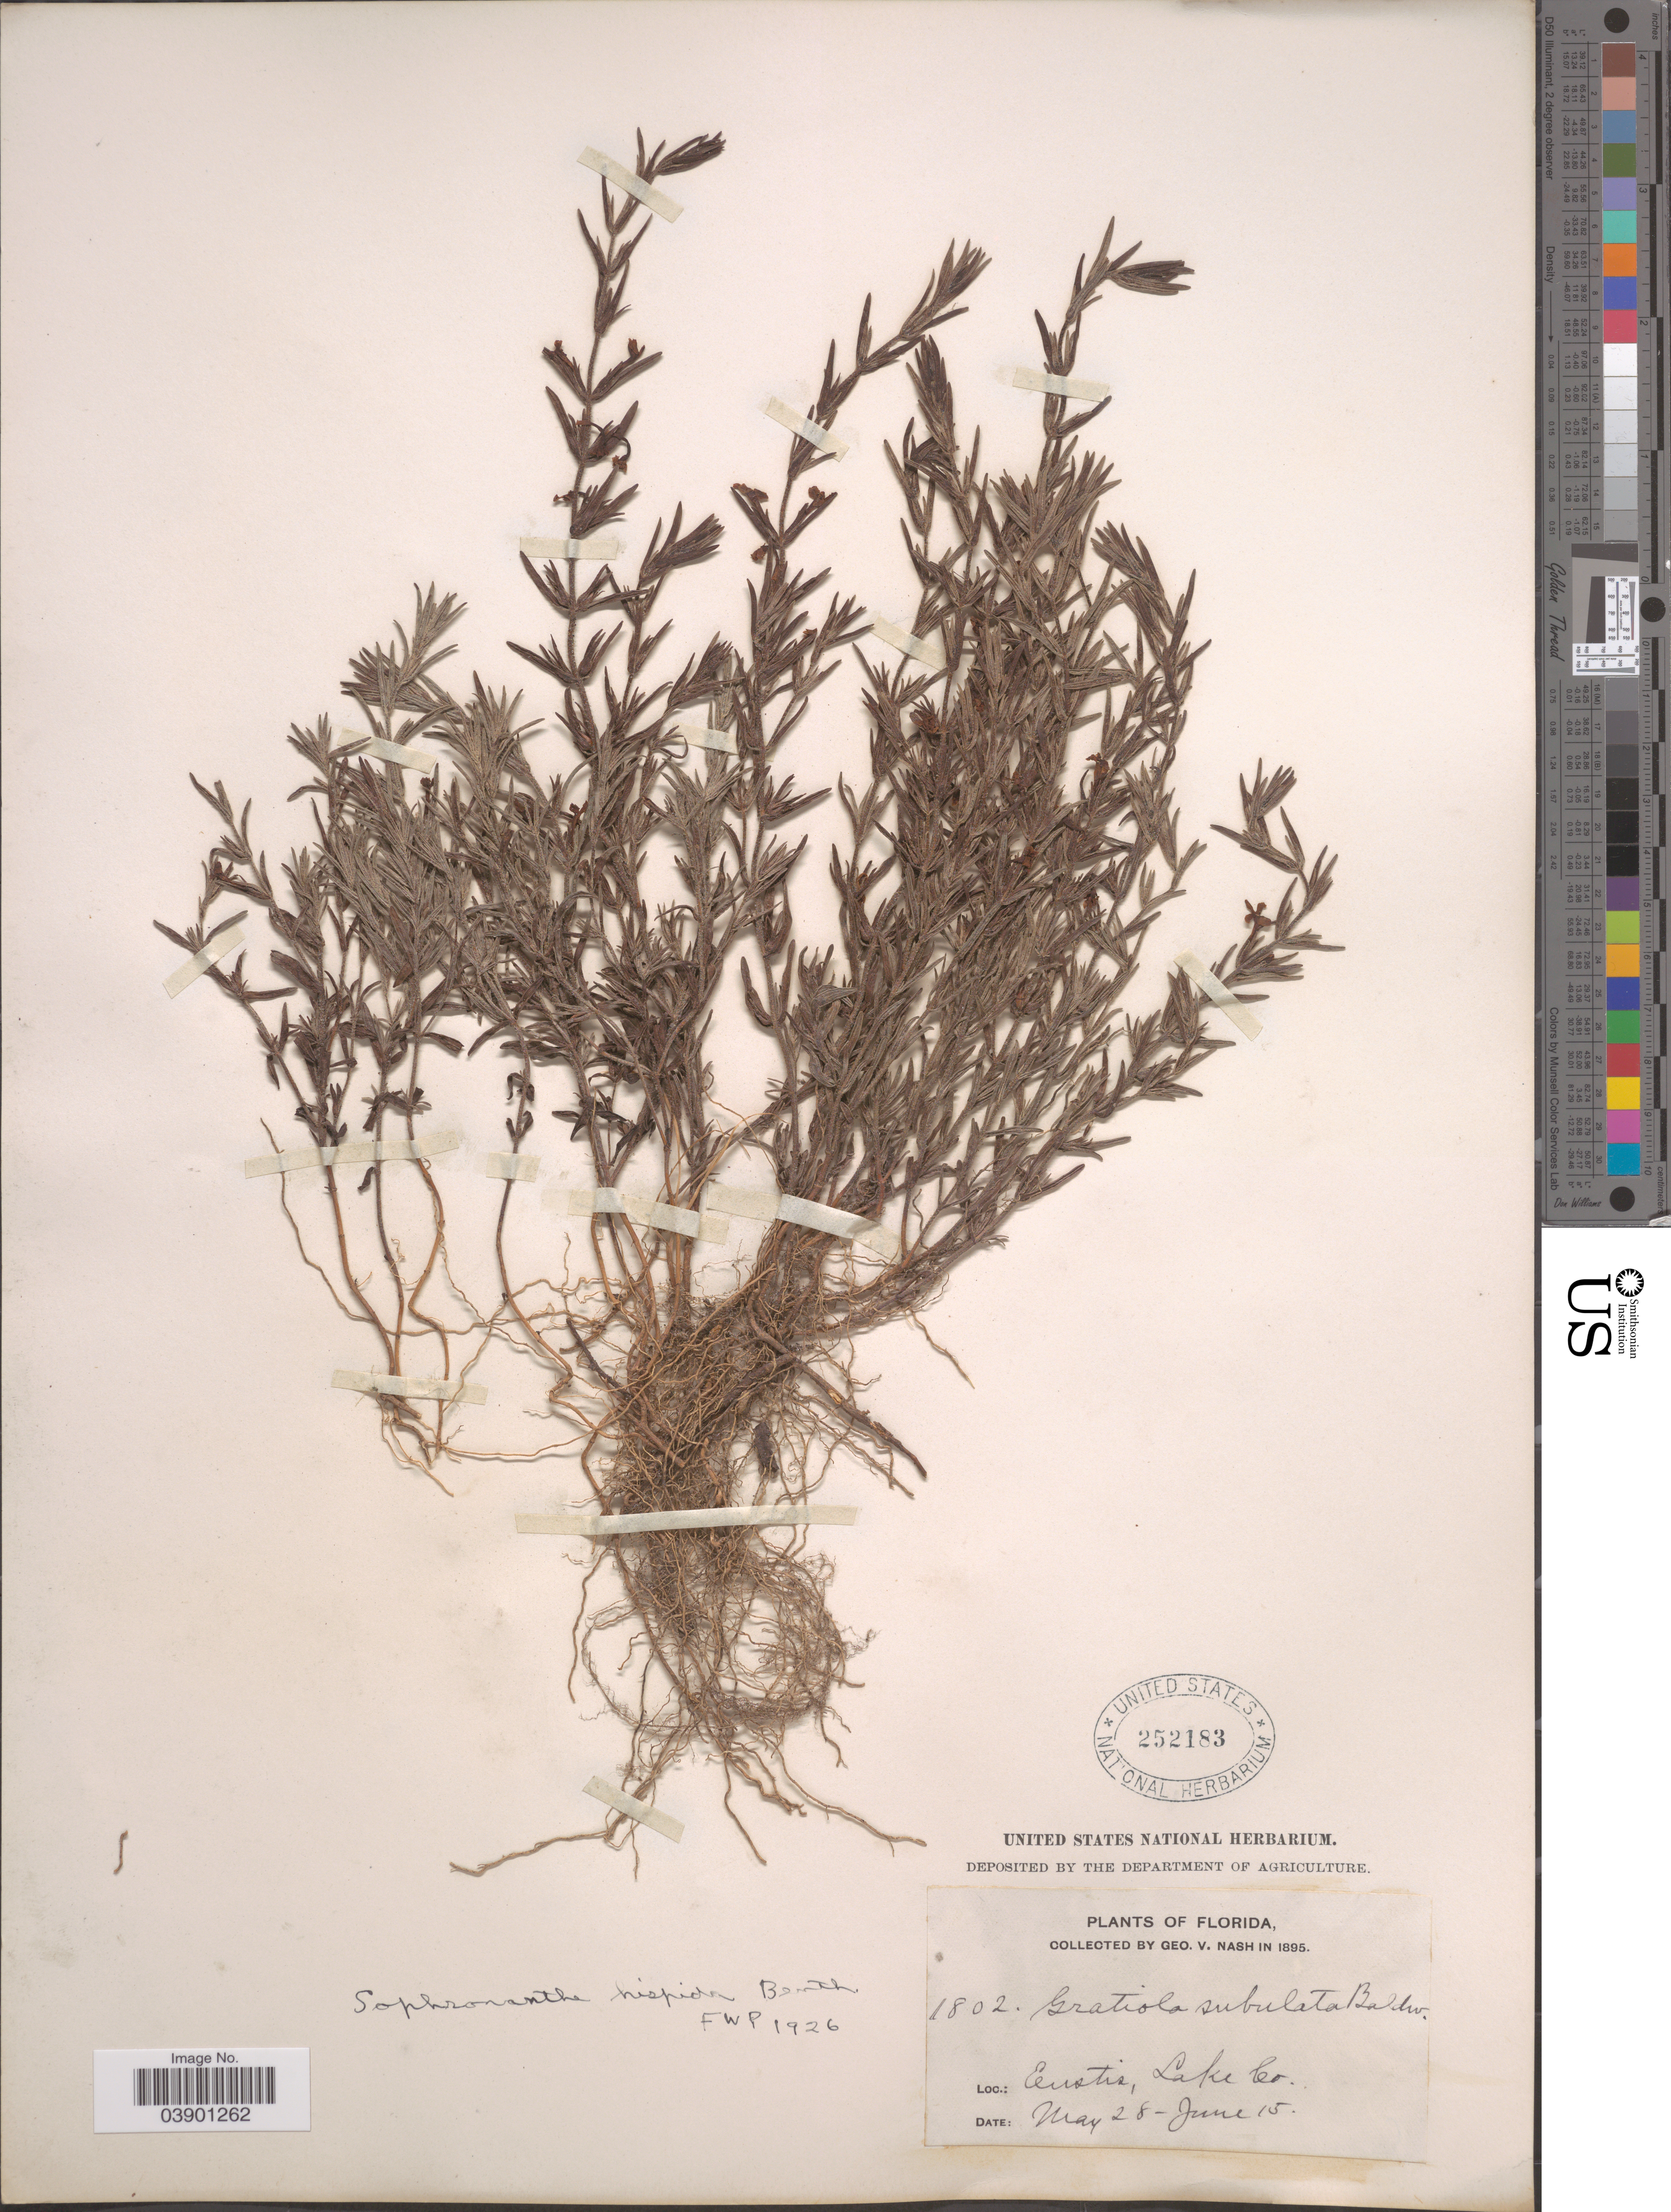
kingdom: Plantae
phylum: Tracheophyta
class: Magnoliopsida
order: Lamiales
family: Plantaginaceae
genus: Sophronanthe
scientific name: Sophronanthe hispida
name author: Benth. ex Lindl.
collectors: G. V. Nash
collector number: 1802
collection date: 1895-05-28/1895-06-15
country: United States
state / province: Florida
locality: Eenstis, Lake Co.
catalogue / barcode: US 252183